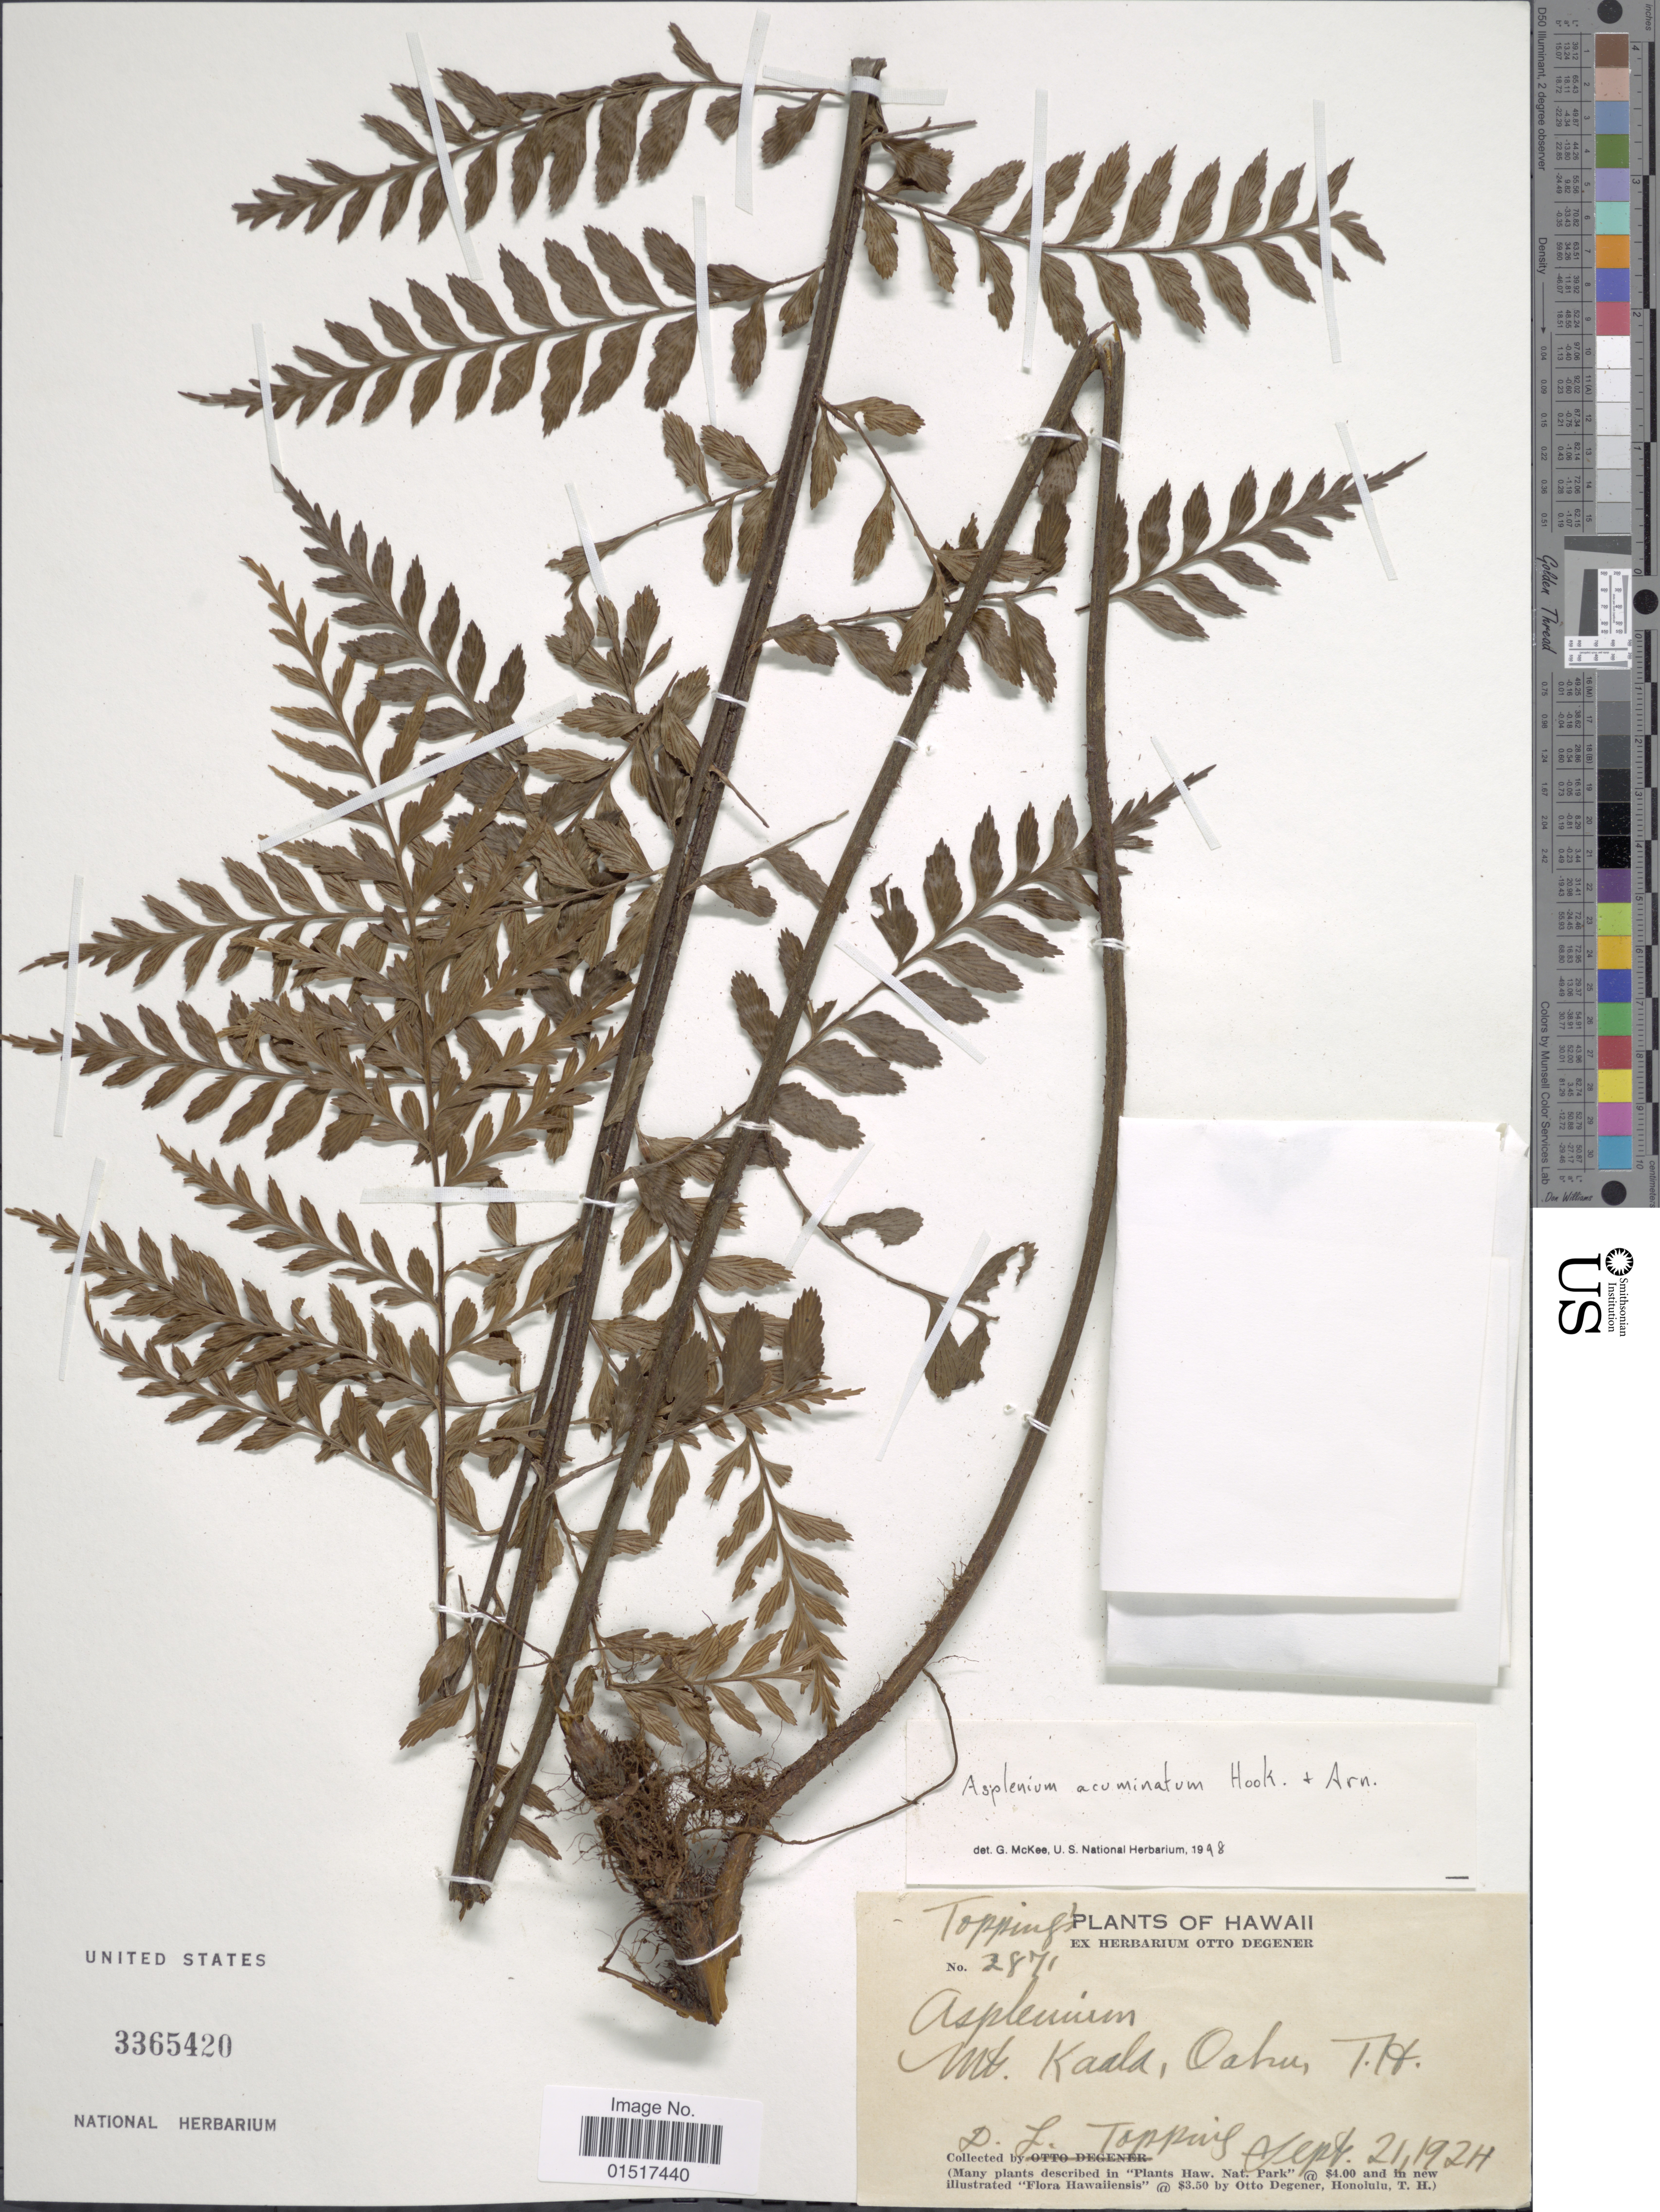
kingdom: Plantae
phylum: Tracheophyta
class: Polypodiopsida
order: Polypodiales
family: Aspleniaceae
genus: Asplenium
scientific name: Asplenium acuminatum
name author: Hook. & Arn.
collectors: D. L. Topping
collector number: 2871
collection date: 1924-09-21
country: United States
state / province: Hawaii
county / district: Honolulu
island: Oahu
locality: Mt. Kaala, Oahu, T. H.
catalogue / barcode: US 3365420